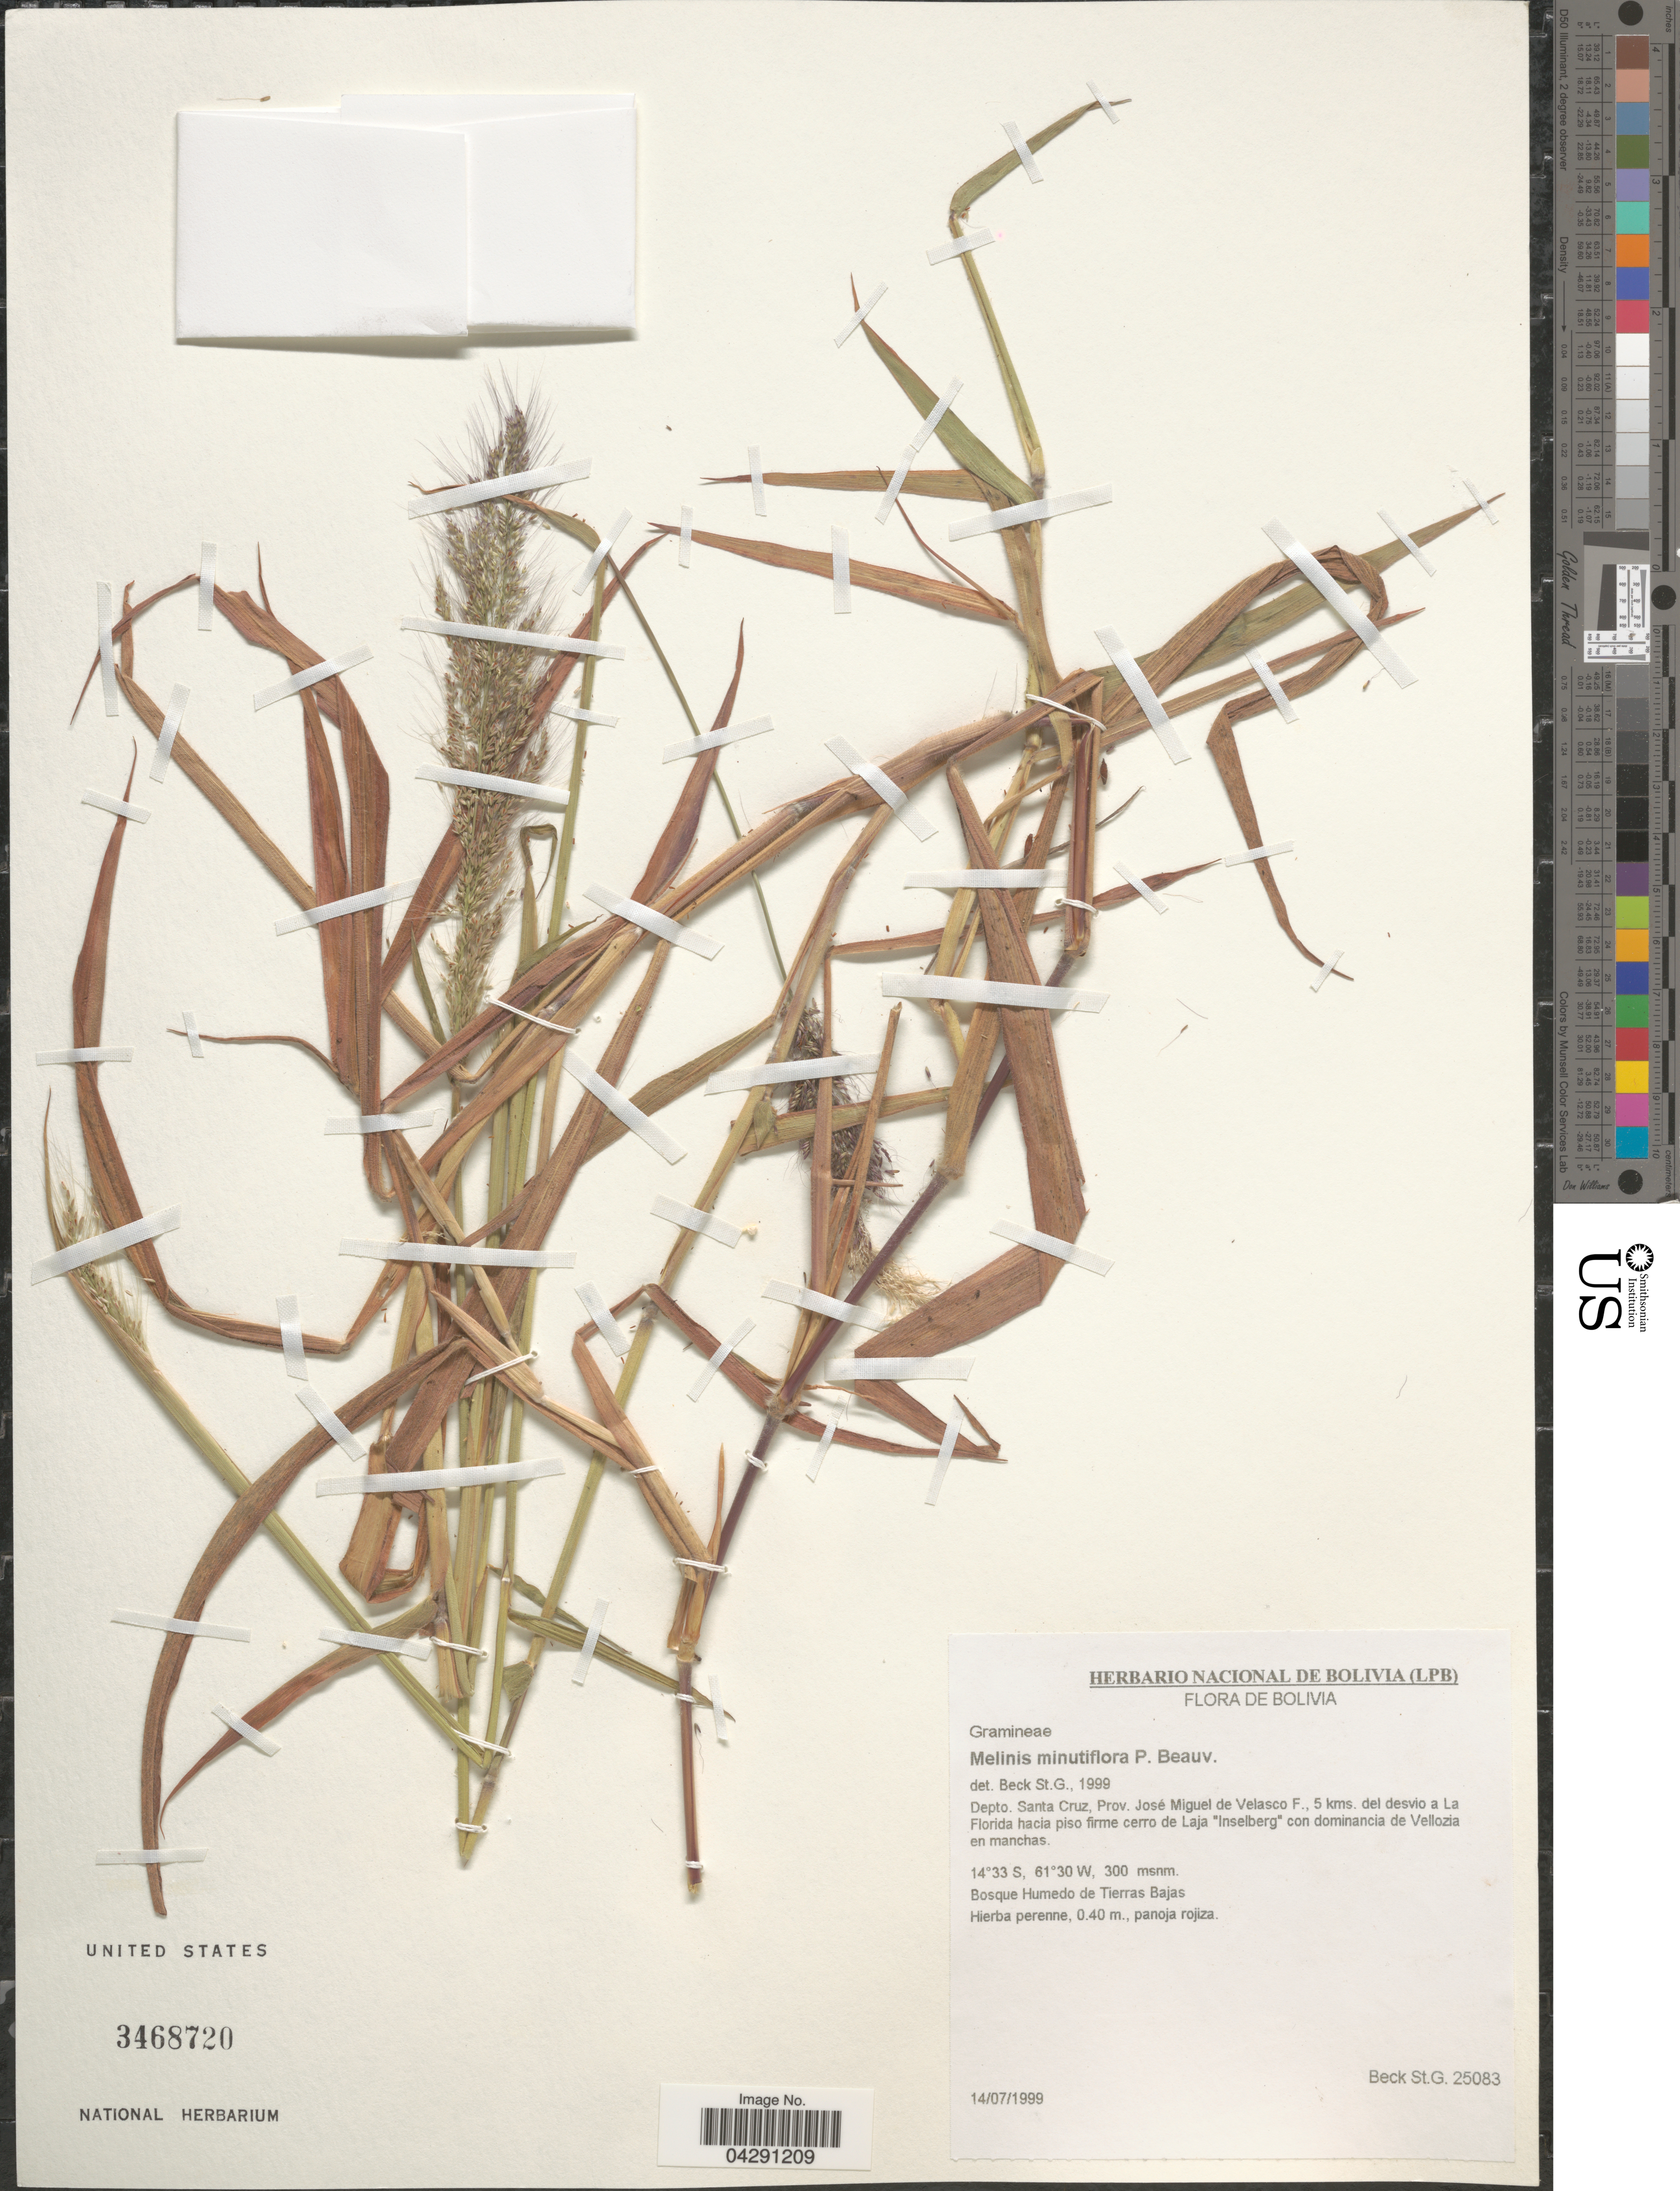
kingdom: Plantae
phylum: Tracheophyta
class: Liliopsida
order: Poales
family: Poaceae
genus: Melinis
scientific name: Melinis minutiflora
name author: P. Beauv.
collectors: S. G. Beck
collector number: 25083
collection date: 1999-07-14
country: Bolivia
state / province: Santa Cruz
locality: Depto. Santa Cruz, Prov. José Miguel de Velasco F., 5 kms. del desvio a La Florida hacia piso firme cerro de Laja "Inselberg" con dominancia de Vellozia en manchas. Bosque Humedo de Tierras Bajas.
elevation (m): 300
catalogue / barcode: US 3468720